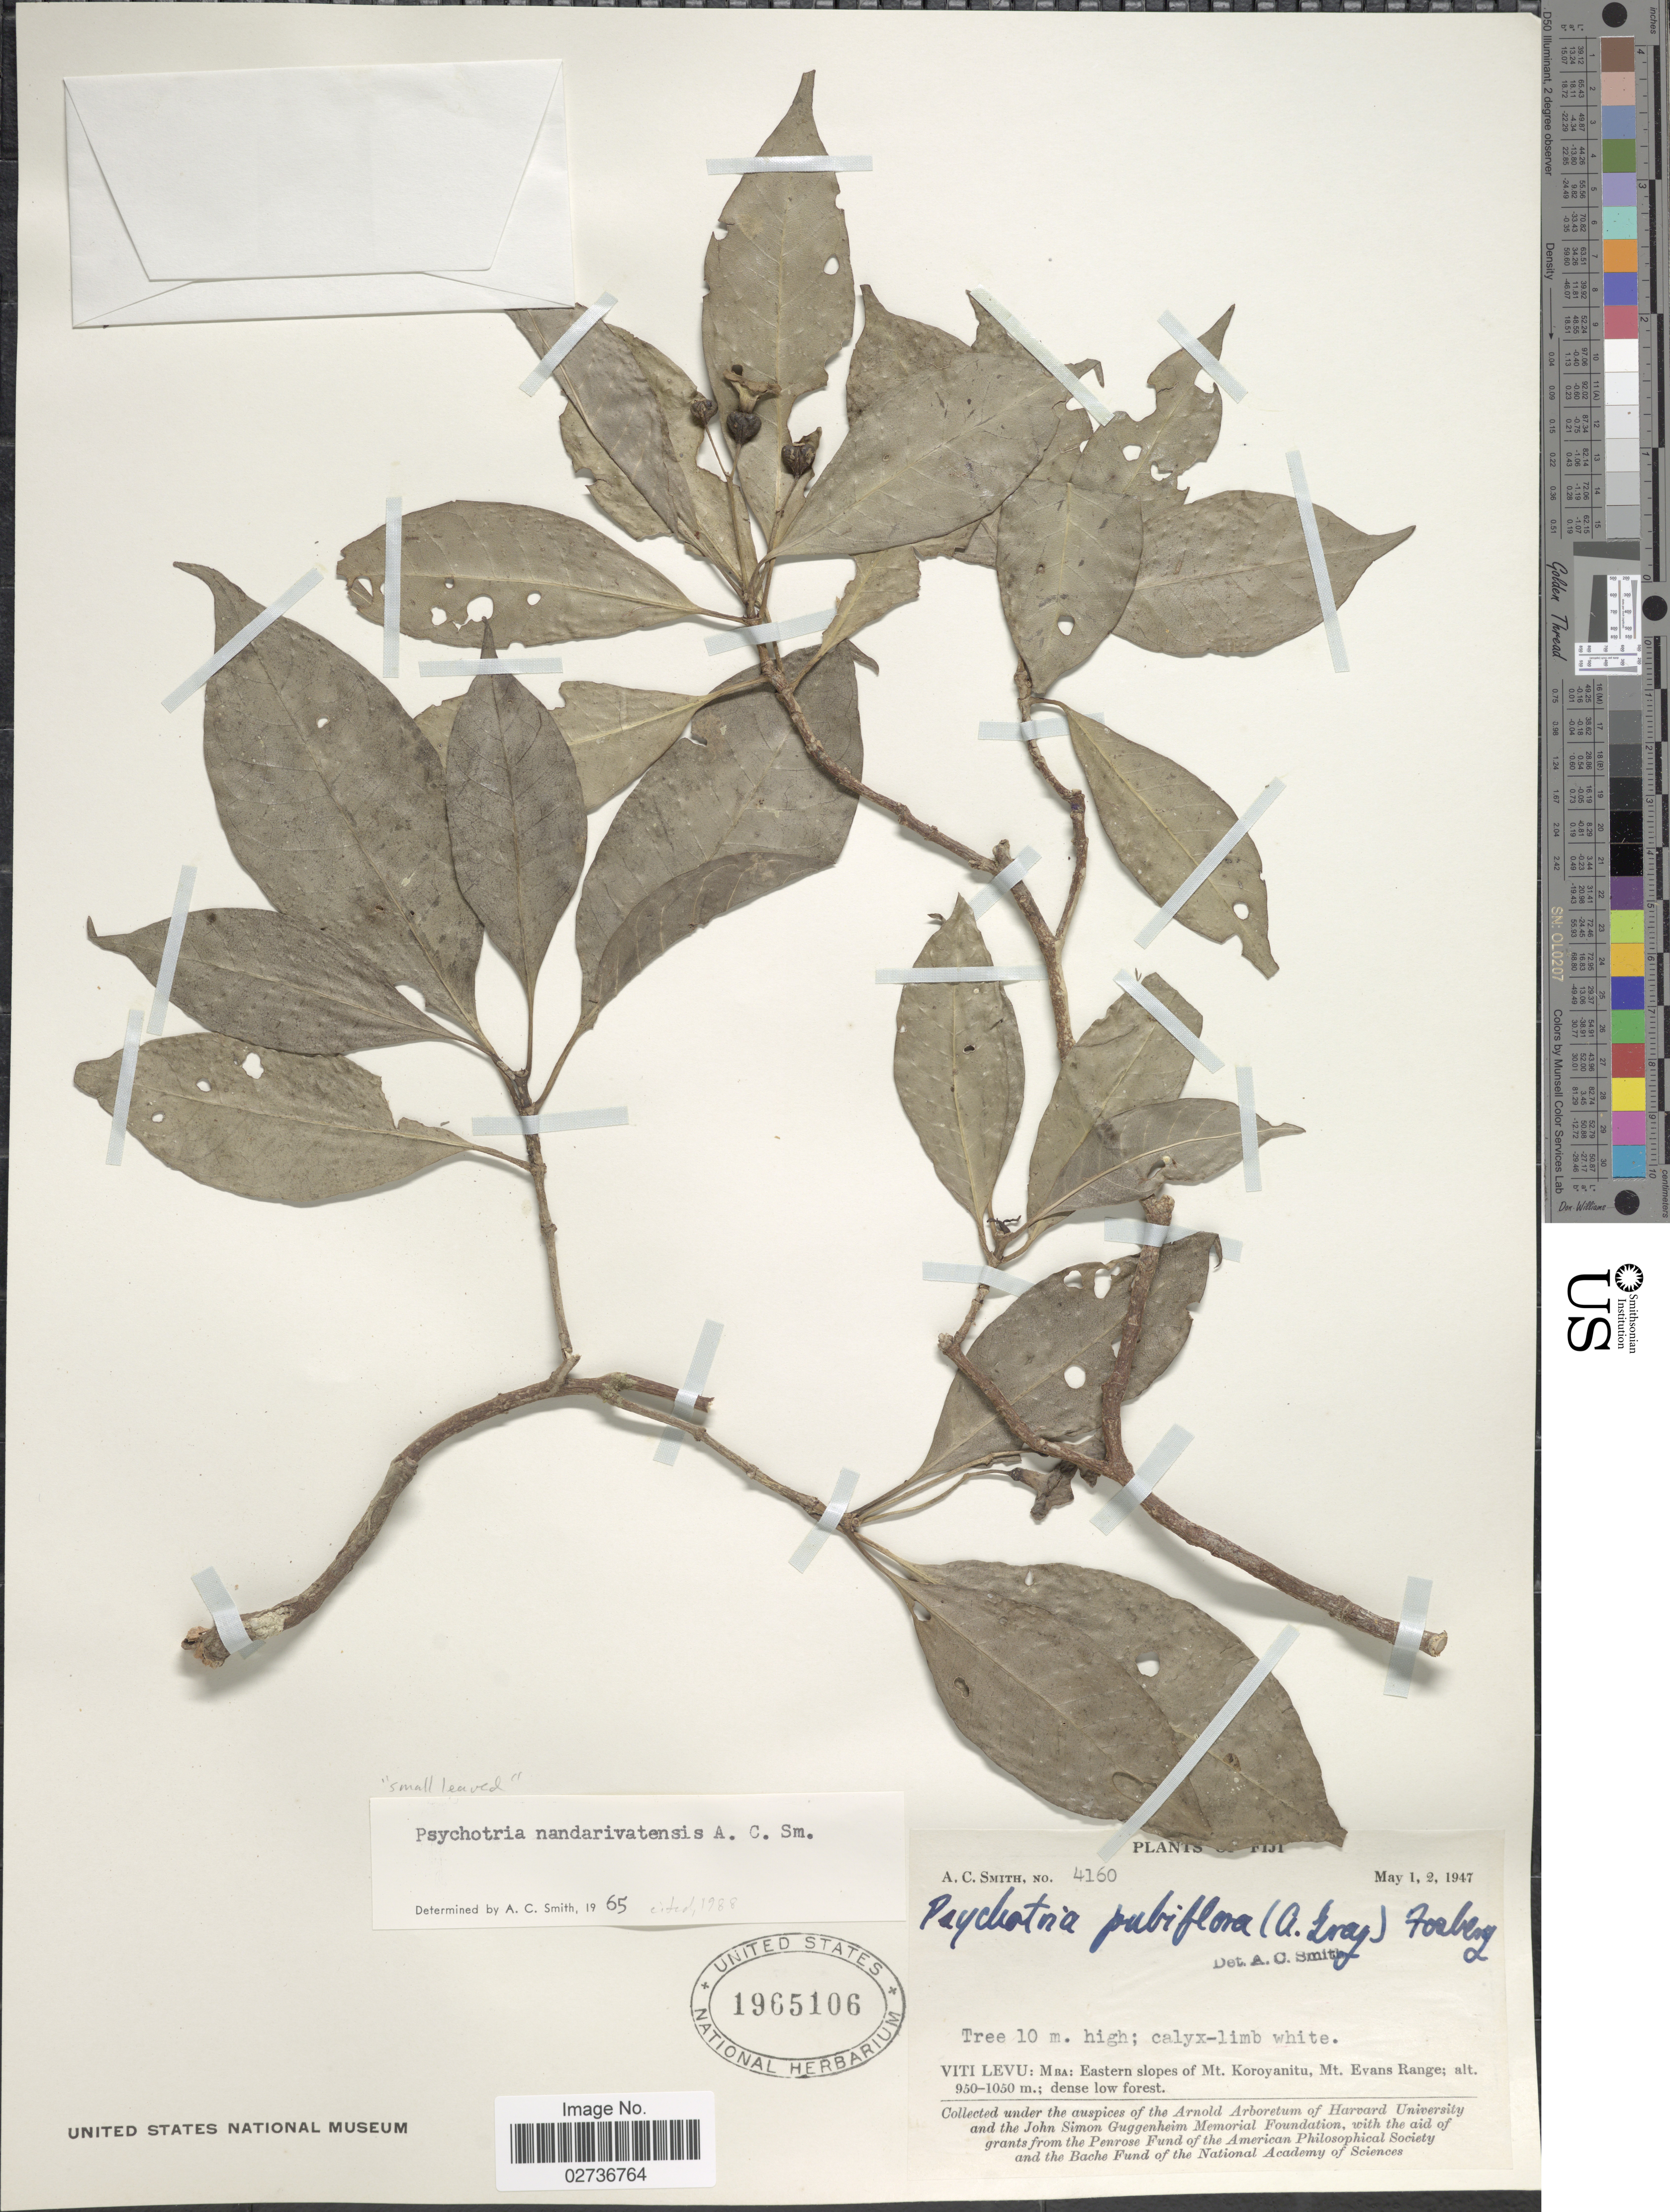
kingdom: Plantae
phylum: Tracheophyta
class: Magnoliopsida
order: Gentianales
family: Rubiaceae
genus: Psychotria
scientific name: Psychotria nandarivatensis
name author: A.C. Sm.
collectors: A. C. Smith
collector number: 4160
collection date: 1947-05-01/1947-05-02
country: Fiji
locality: Viti Levu: Mba: Eastern slopes of Mt. Koroyanitu, Mt. Evans Range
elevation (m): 950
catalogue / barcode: US 1965106